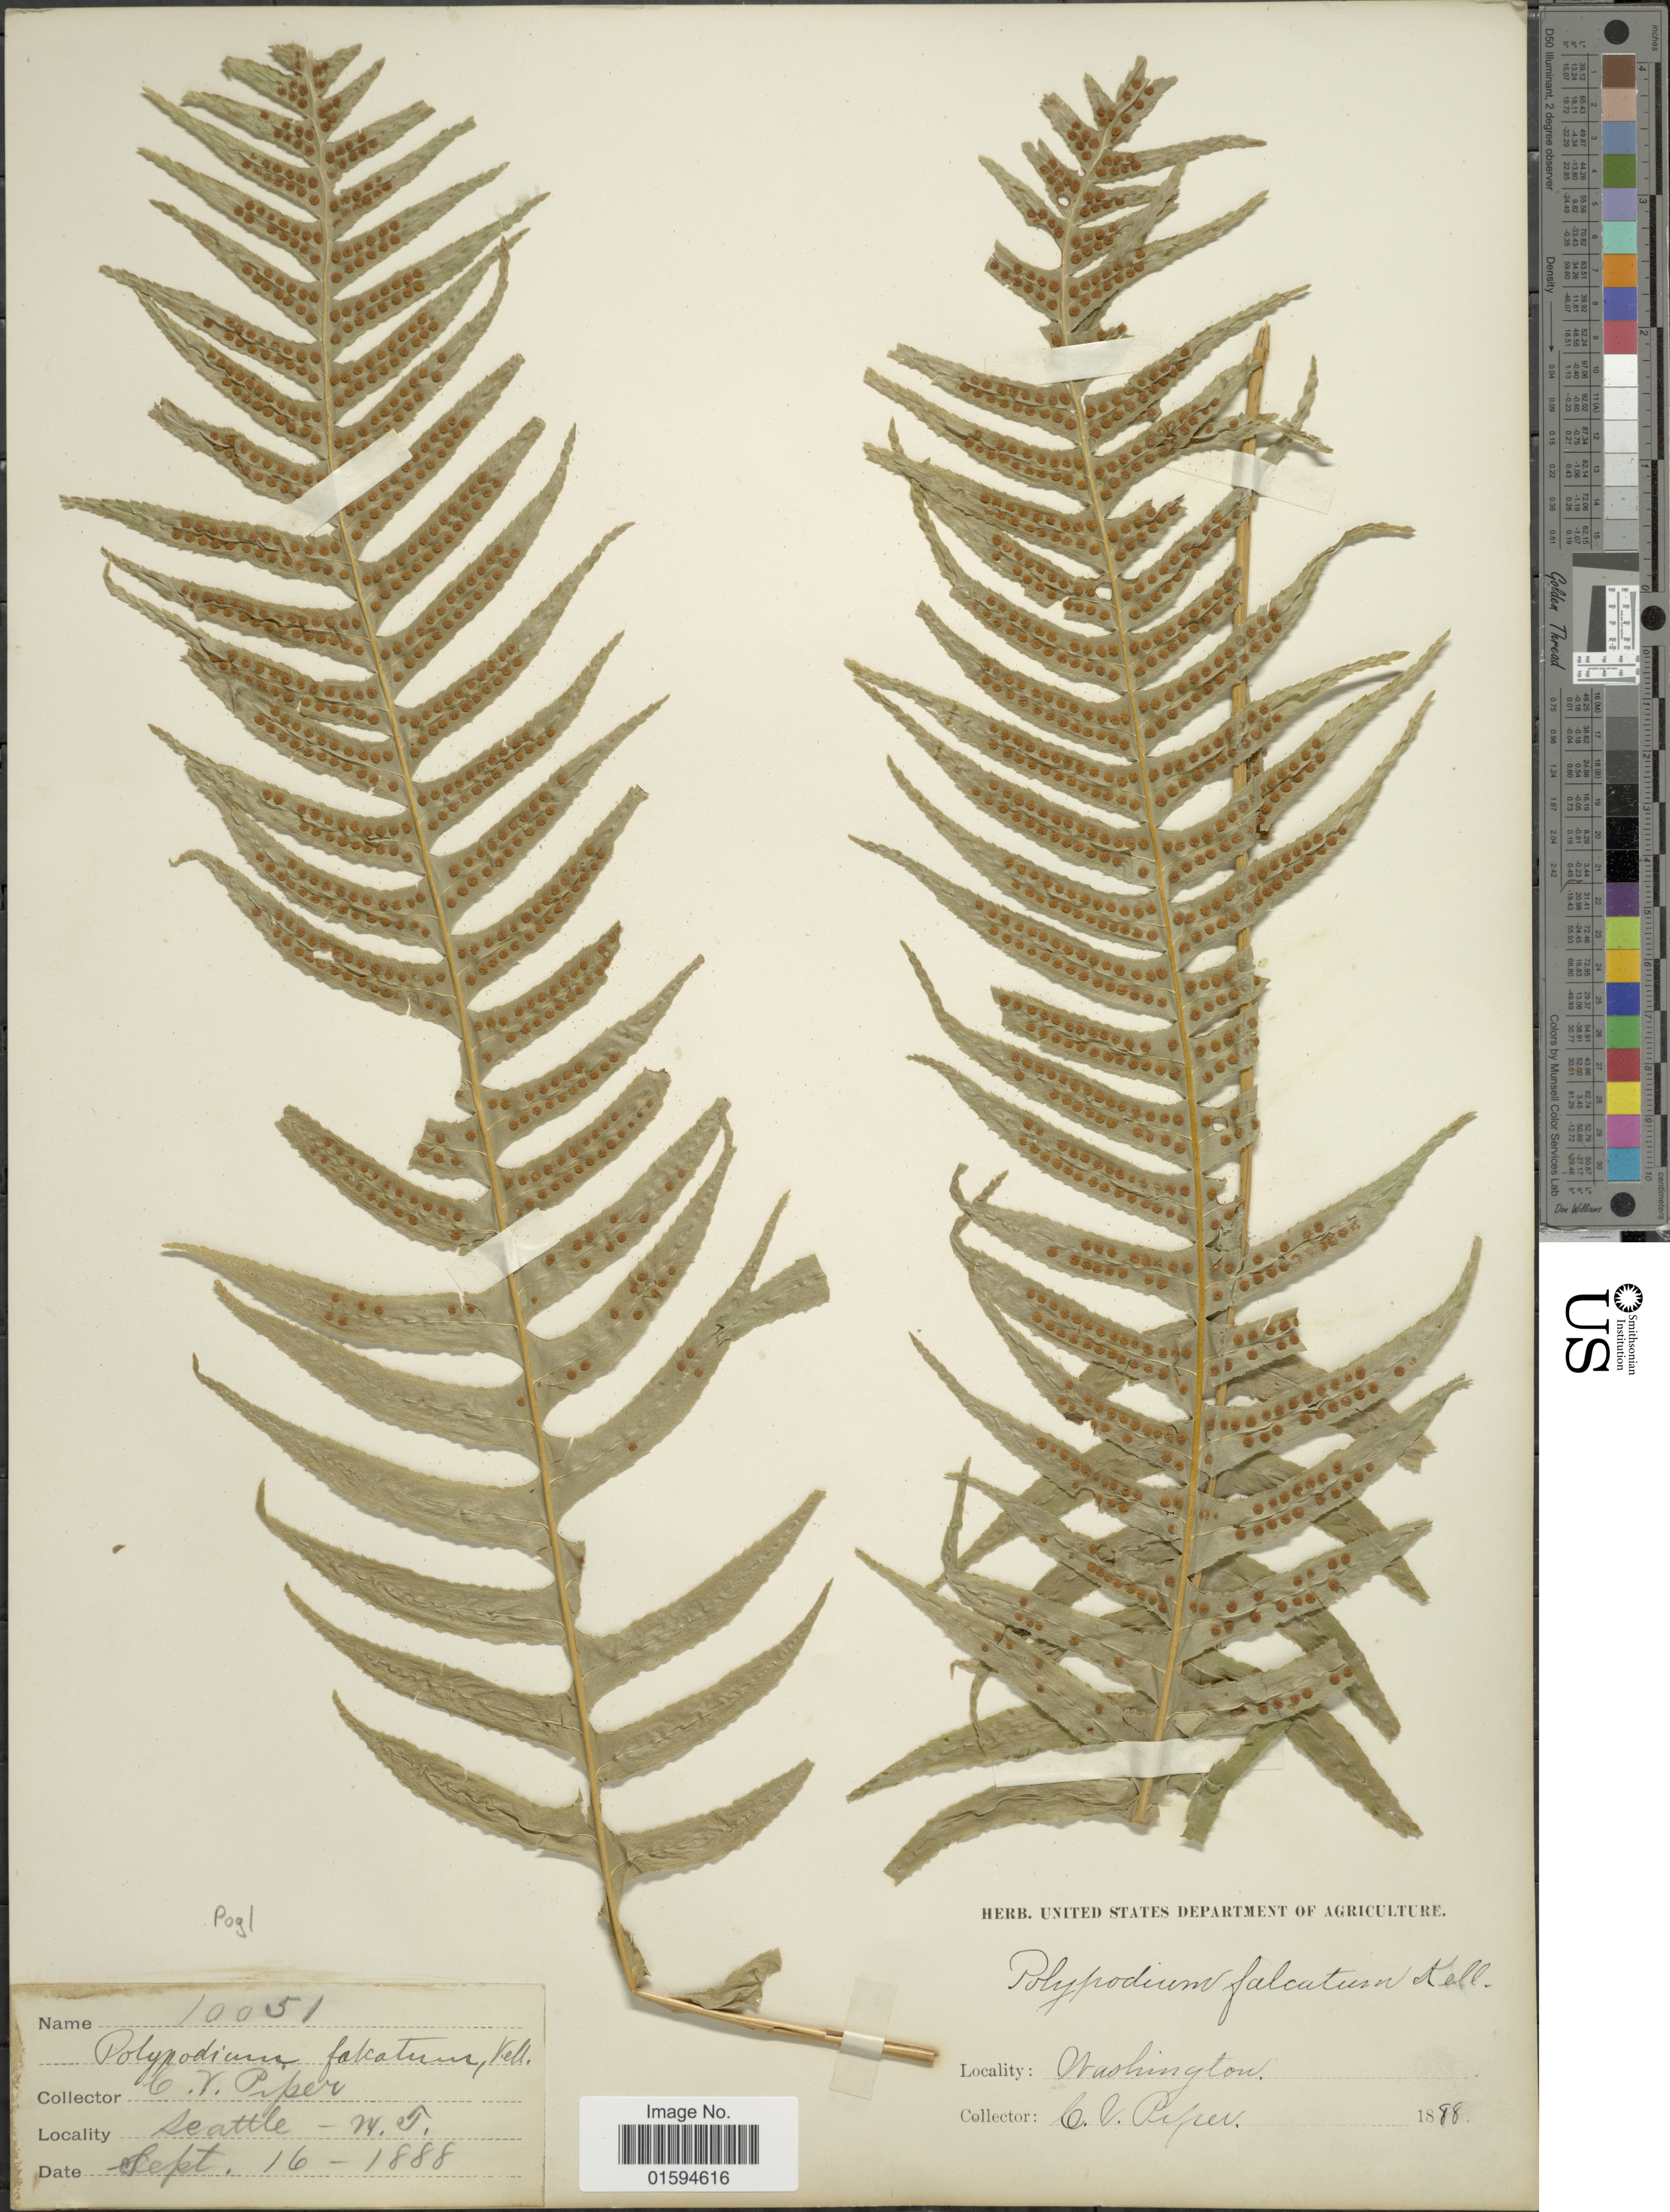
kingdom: Plantae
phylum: Tracheophyta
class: Polypodiopsida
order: Polypodiales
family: Polypodiaceae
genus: Polypodium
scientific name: Polypodium glycyrrhiza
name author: D.C. Eaton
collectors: C. V. Piper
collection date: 1888-09-16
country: United States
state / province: Washington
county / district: King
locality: Seattle -W. T.